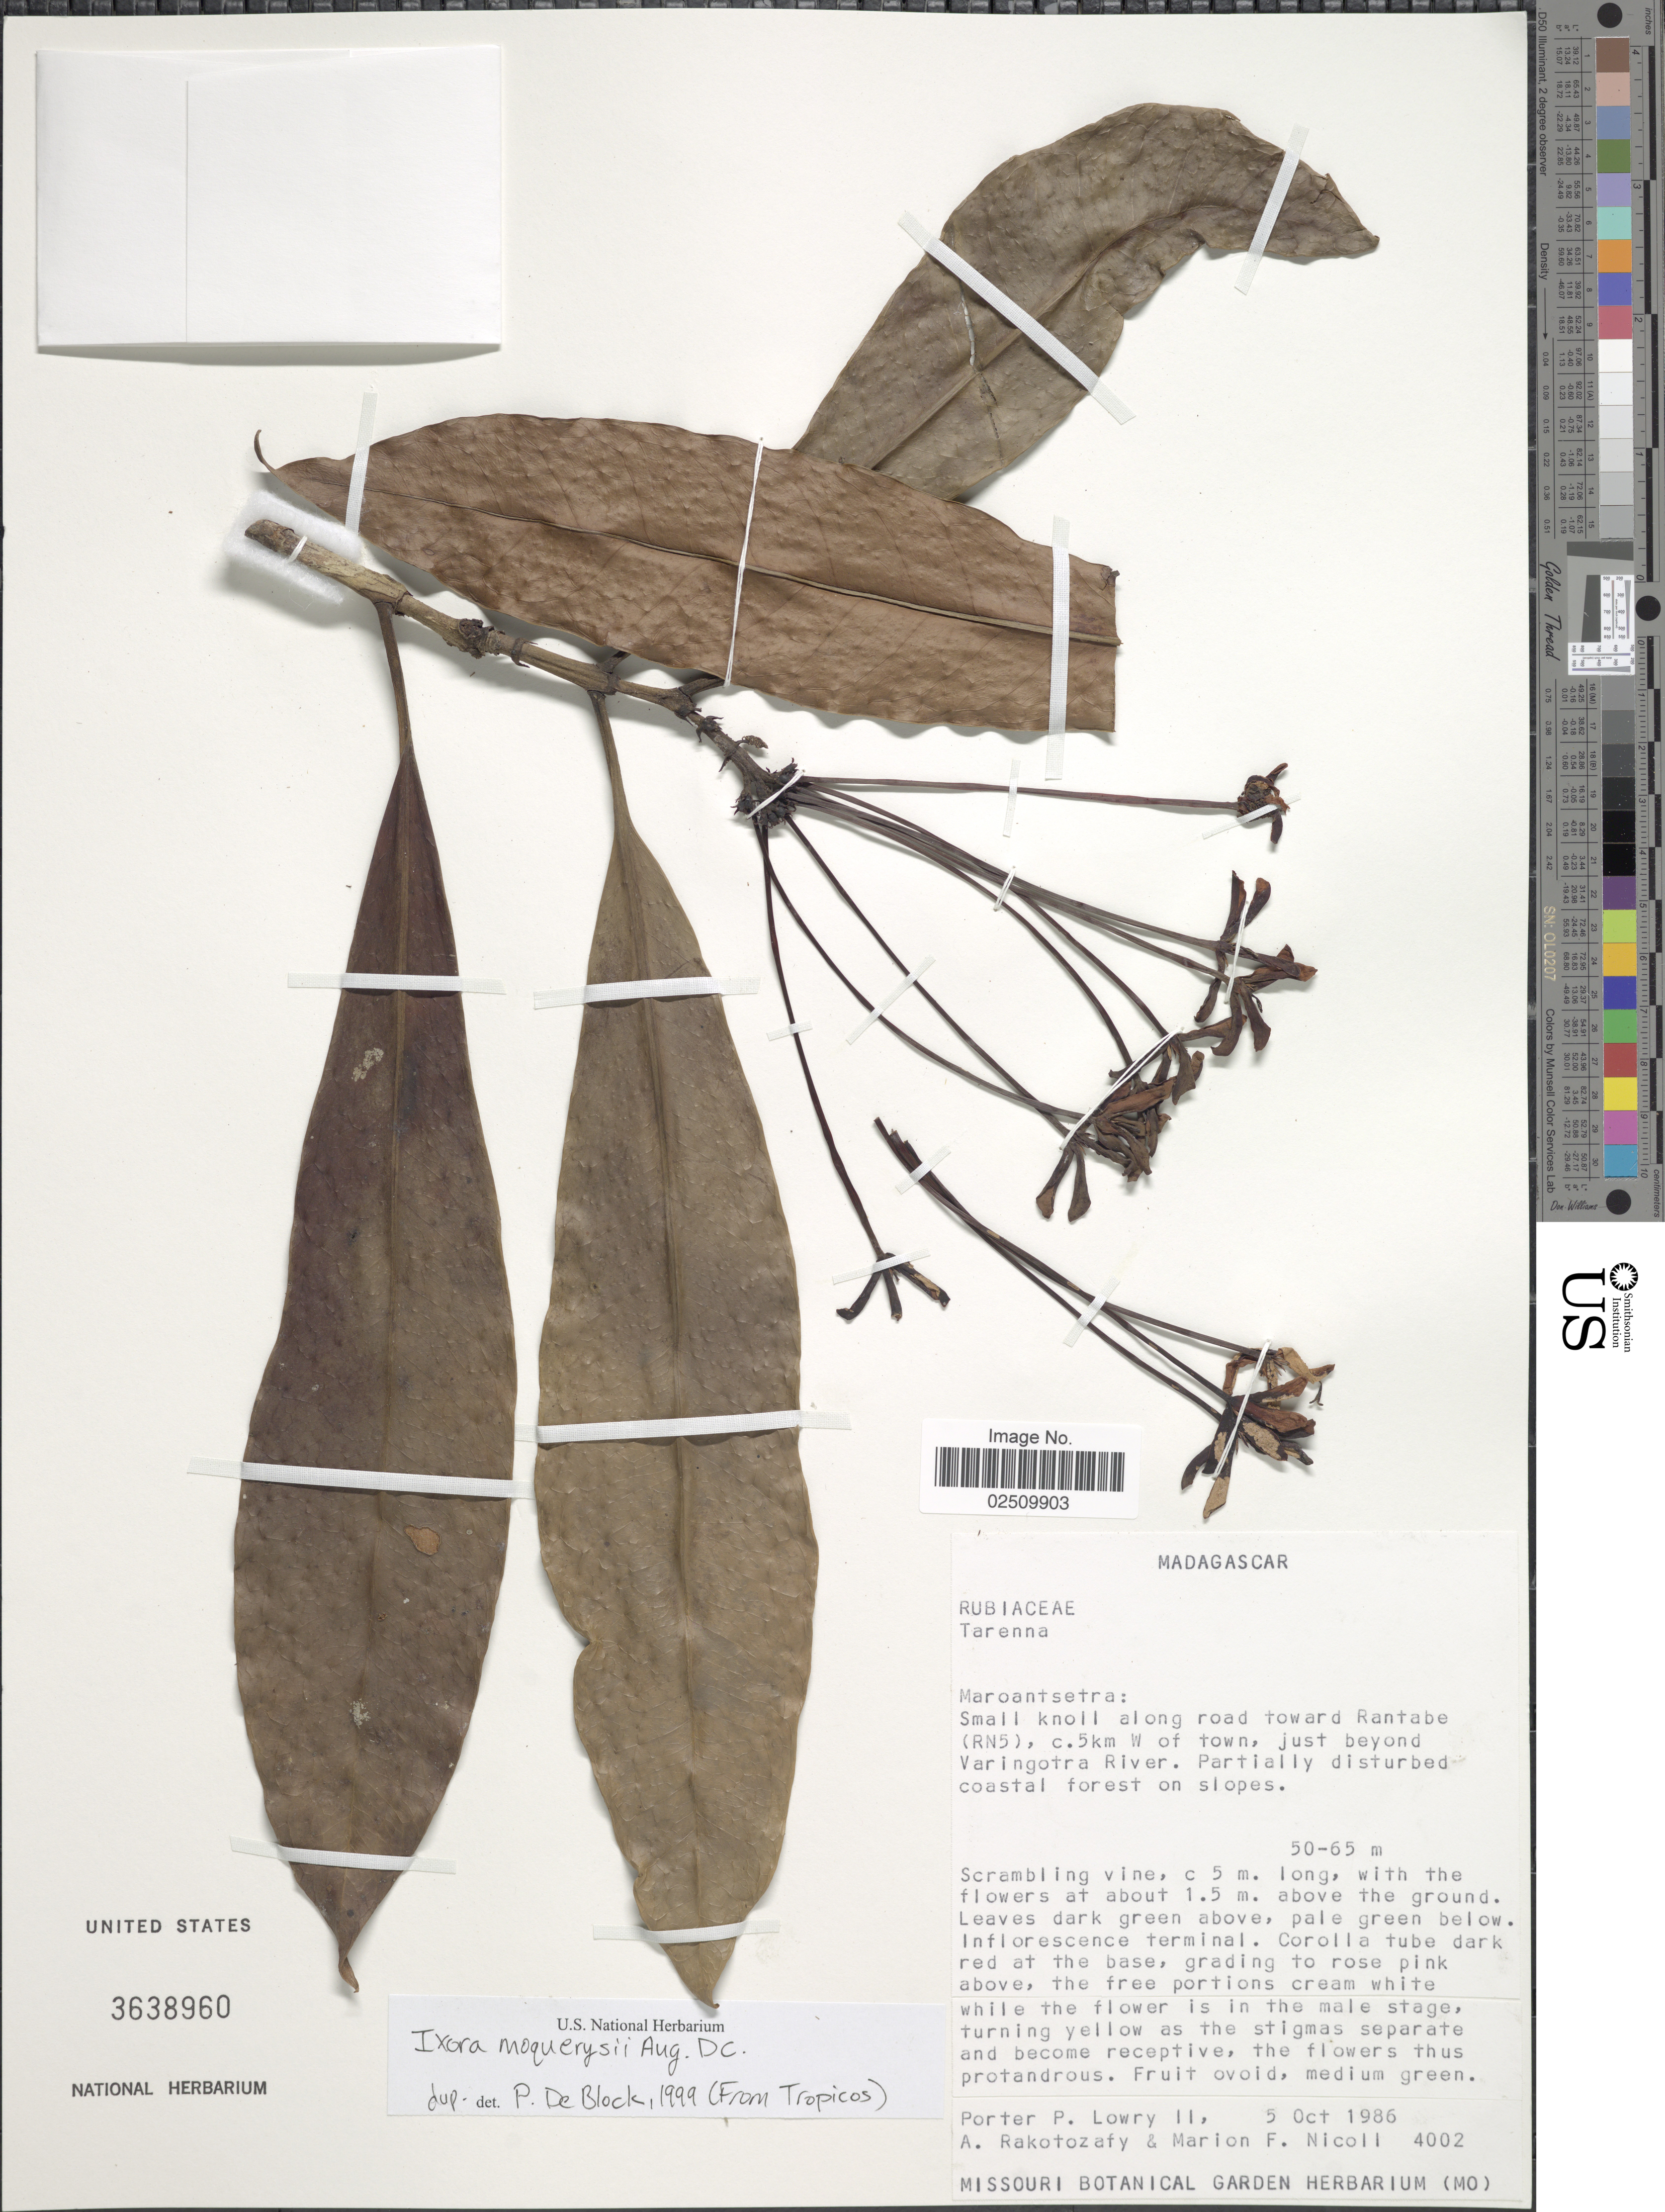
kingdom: Plantae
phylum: Tracheophyta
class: Magnoliopsida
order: Gentianales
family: Rubiaceae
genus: Ixora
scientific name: Ixora mocquerysii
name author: Aug. DC.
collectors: P. P. Lowry, A. Rakotozafy & M. F. Nicoll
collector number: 4002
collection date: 1986-10-05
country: Madagascar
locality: Maroantsetra: Small knoll along road toward Rantabe (RN5), c .5km W of town, just beyond Varingotra River.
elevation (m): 50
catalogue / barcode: US 3638960